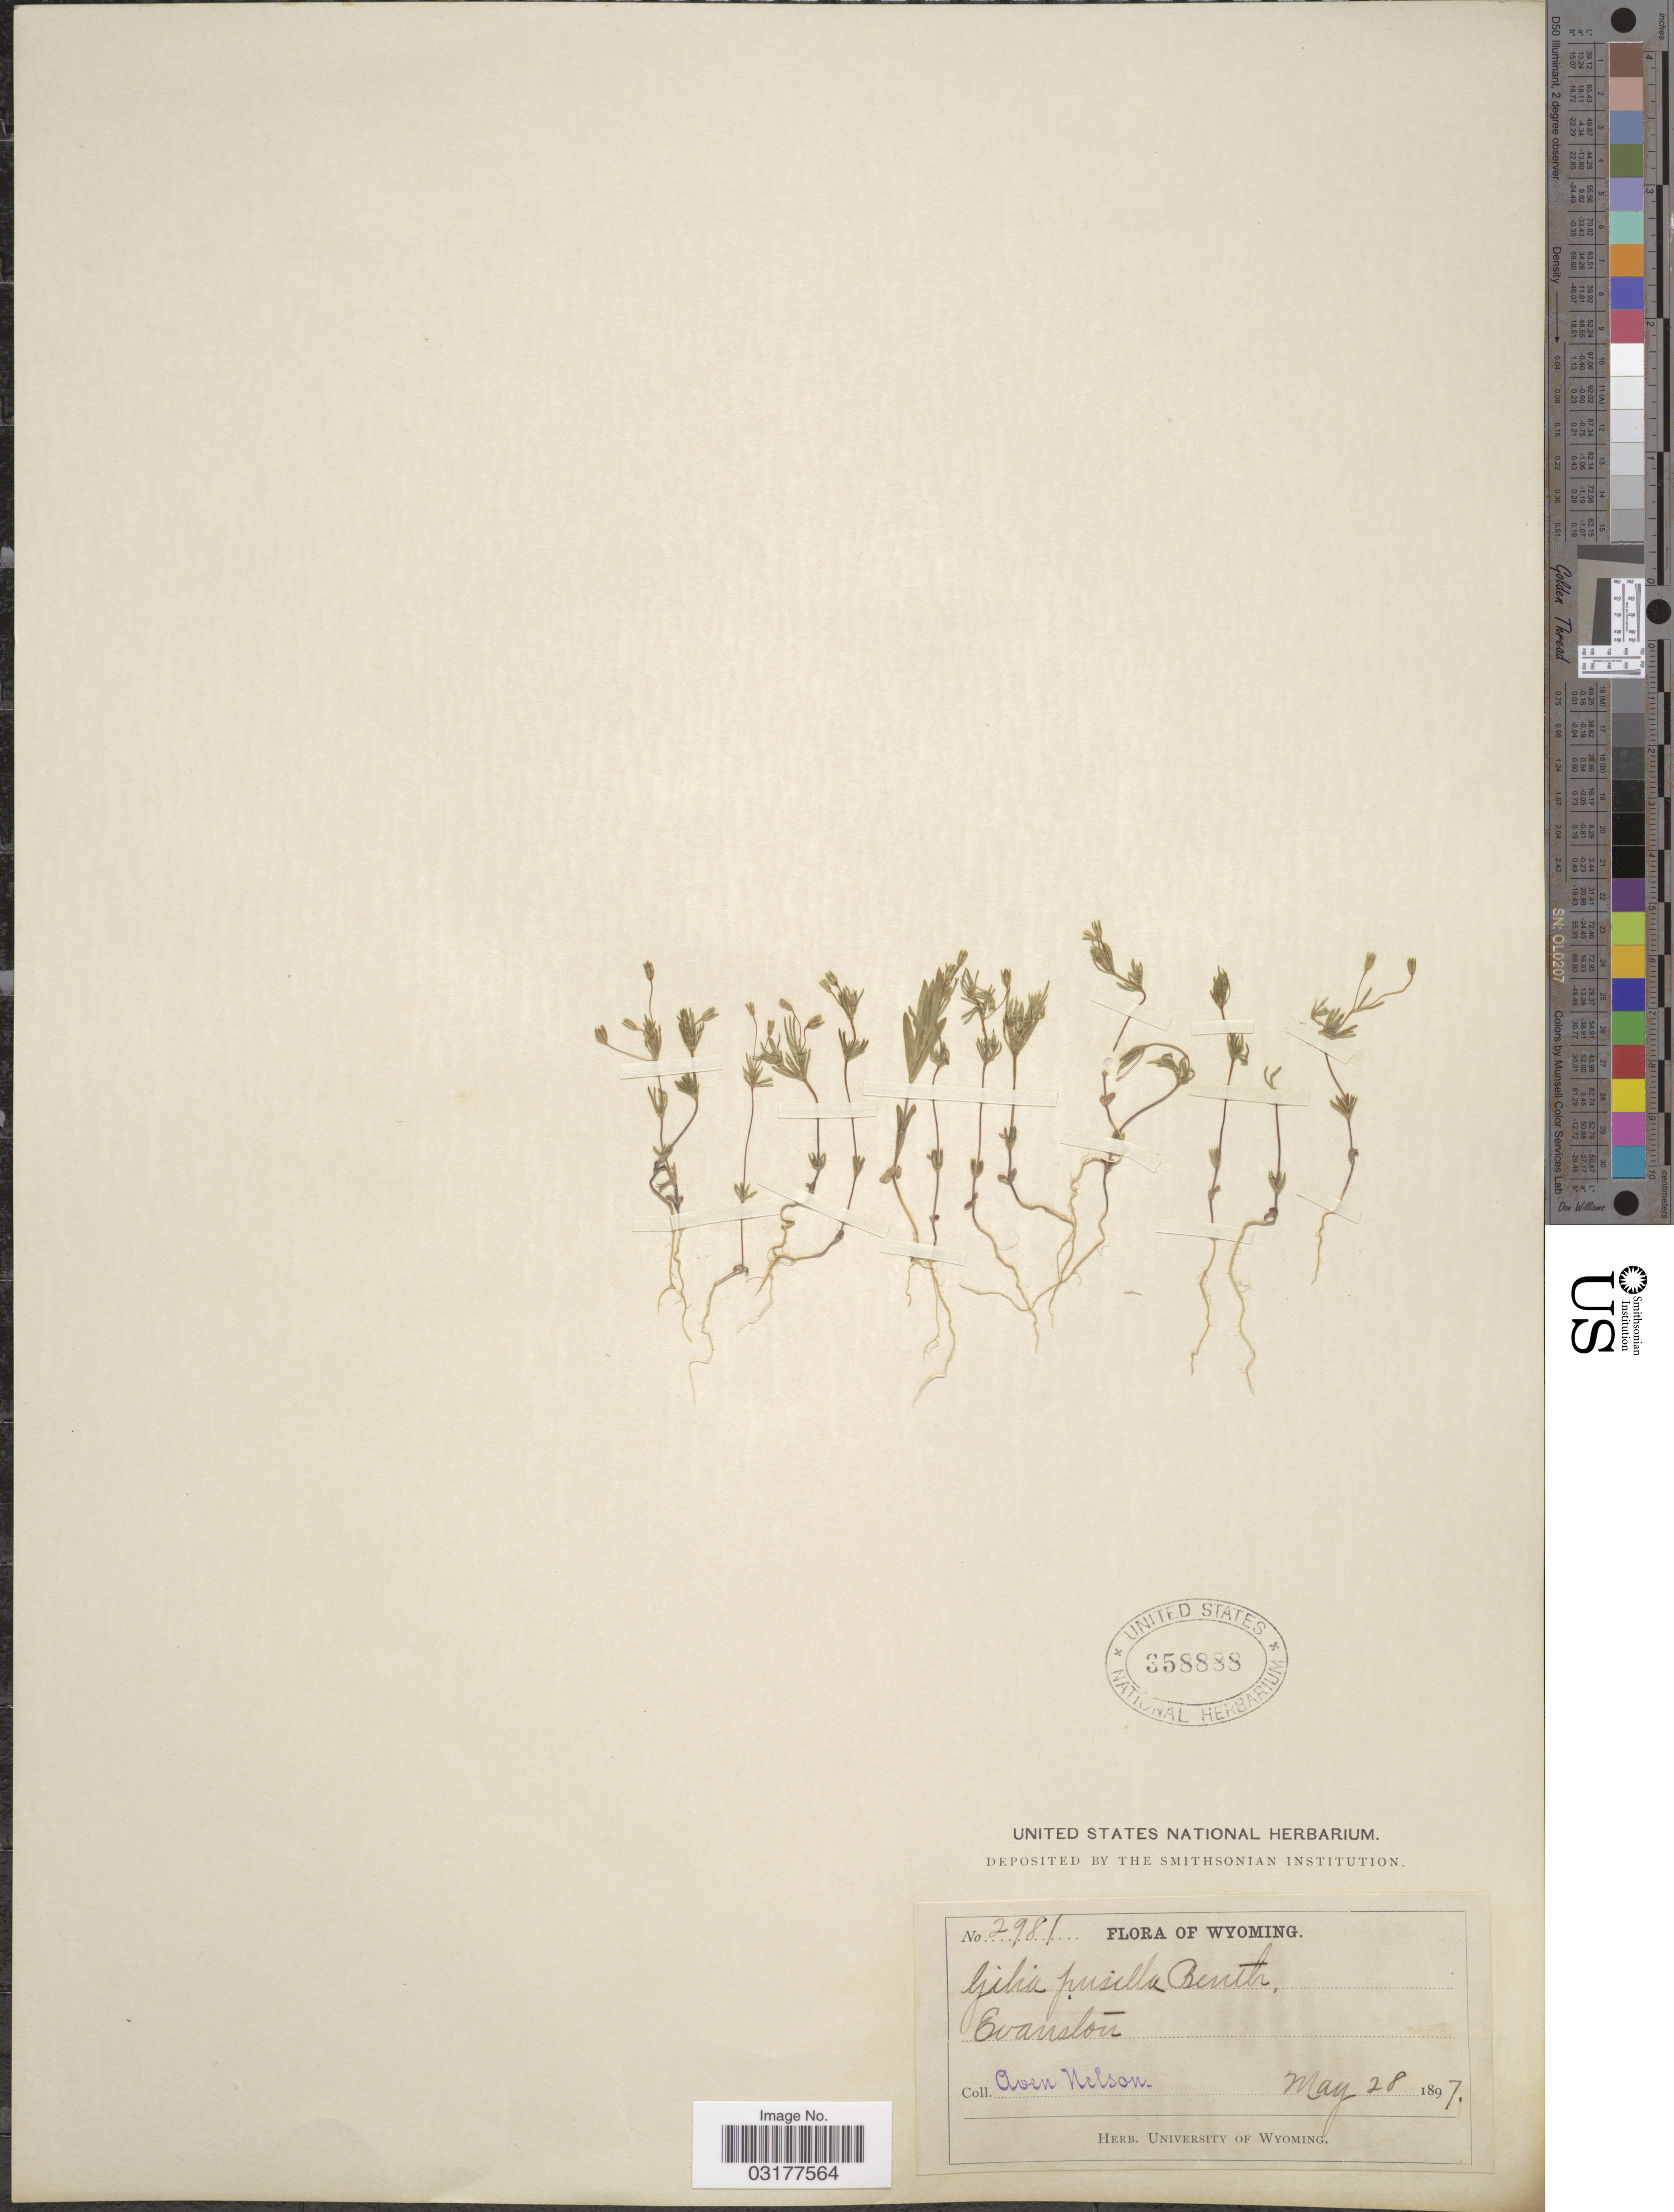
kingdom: Plantae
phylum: Tracheophyta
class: Magnoliopsida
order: Ericales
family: Polemoniaceae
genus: Leptosiphon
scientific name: Leptosiphon filipes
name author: (Benth.) J.M. Porter & L.A. Johnson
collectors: A. Nelson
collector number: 2981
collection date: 1897-05-28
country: United States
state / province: Wyoming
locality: Evanston.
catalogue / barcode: US 358888